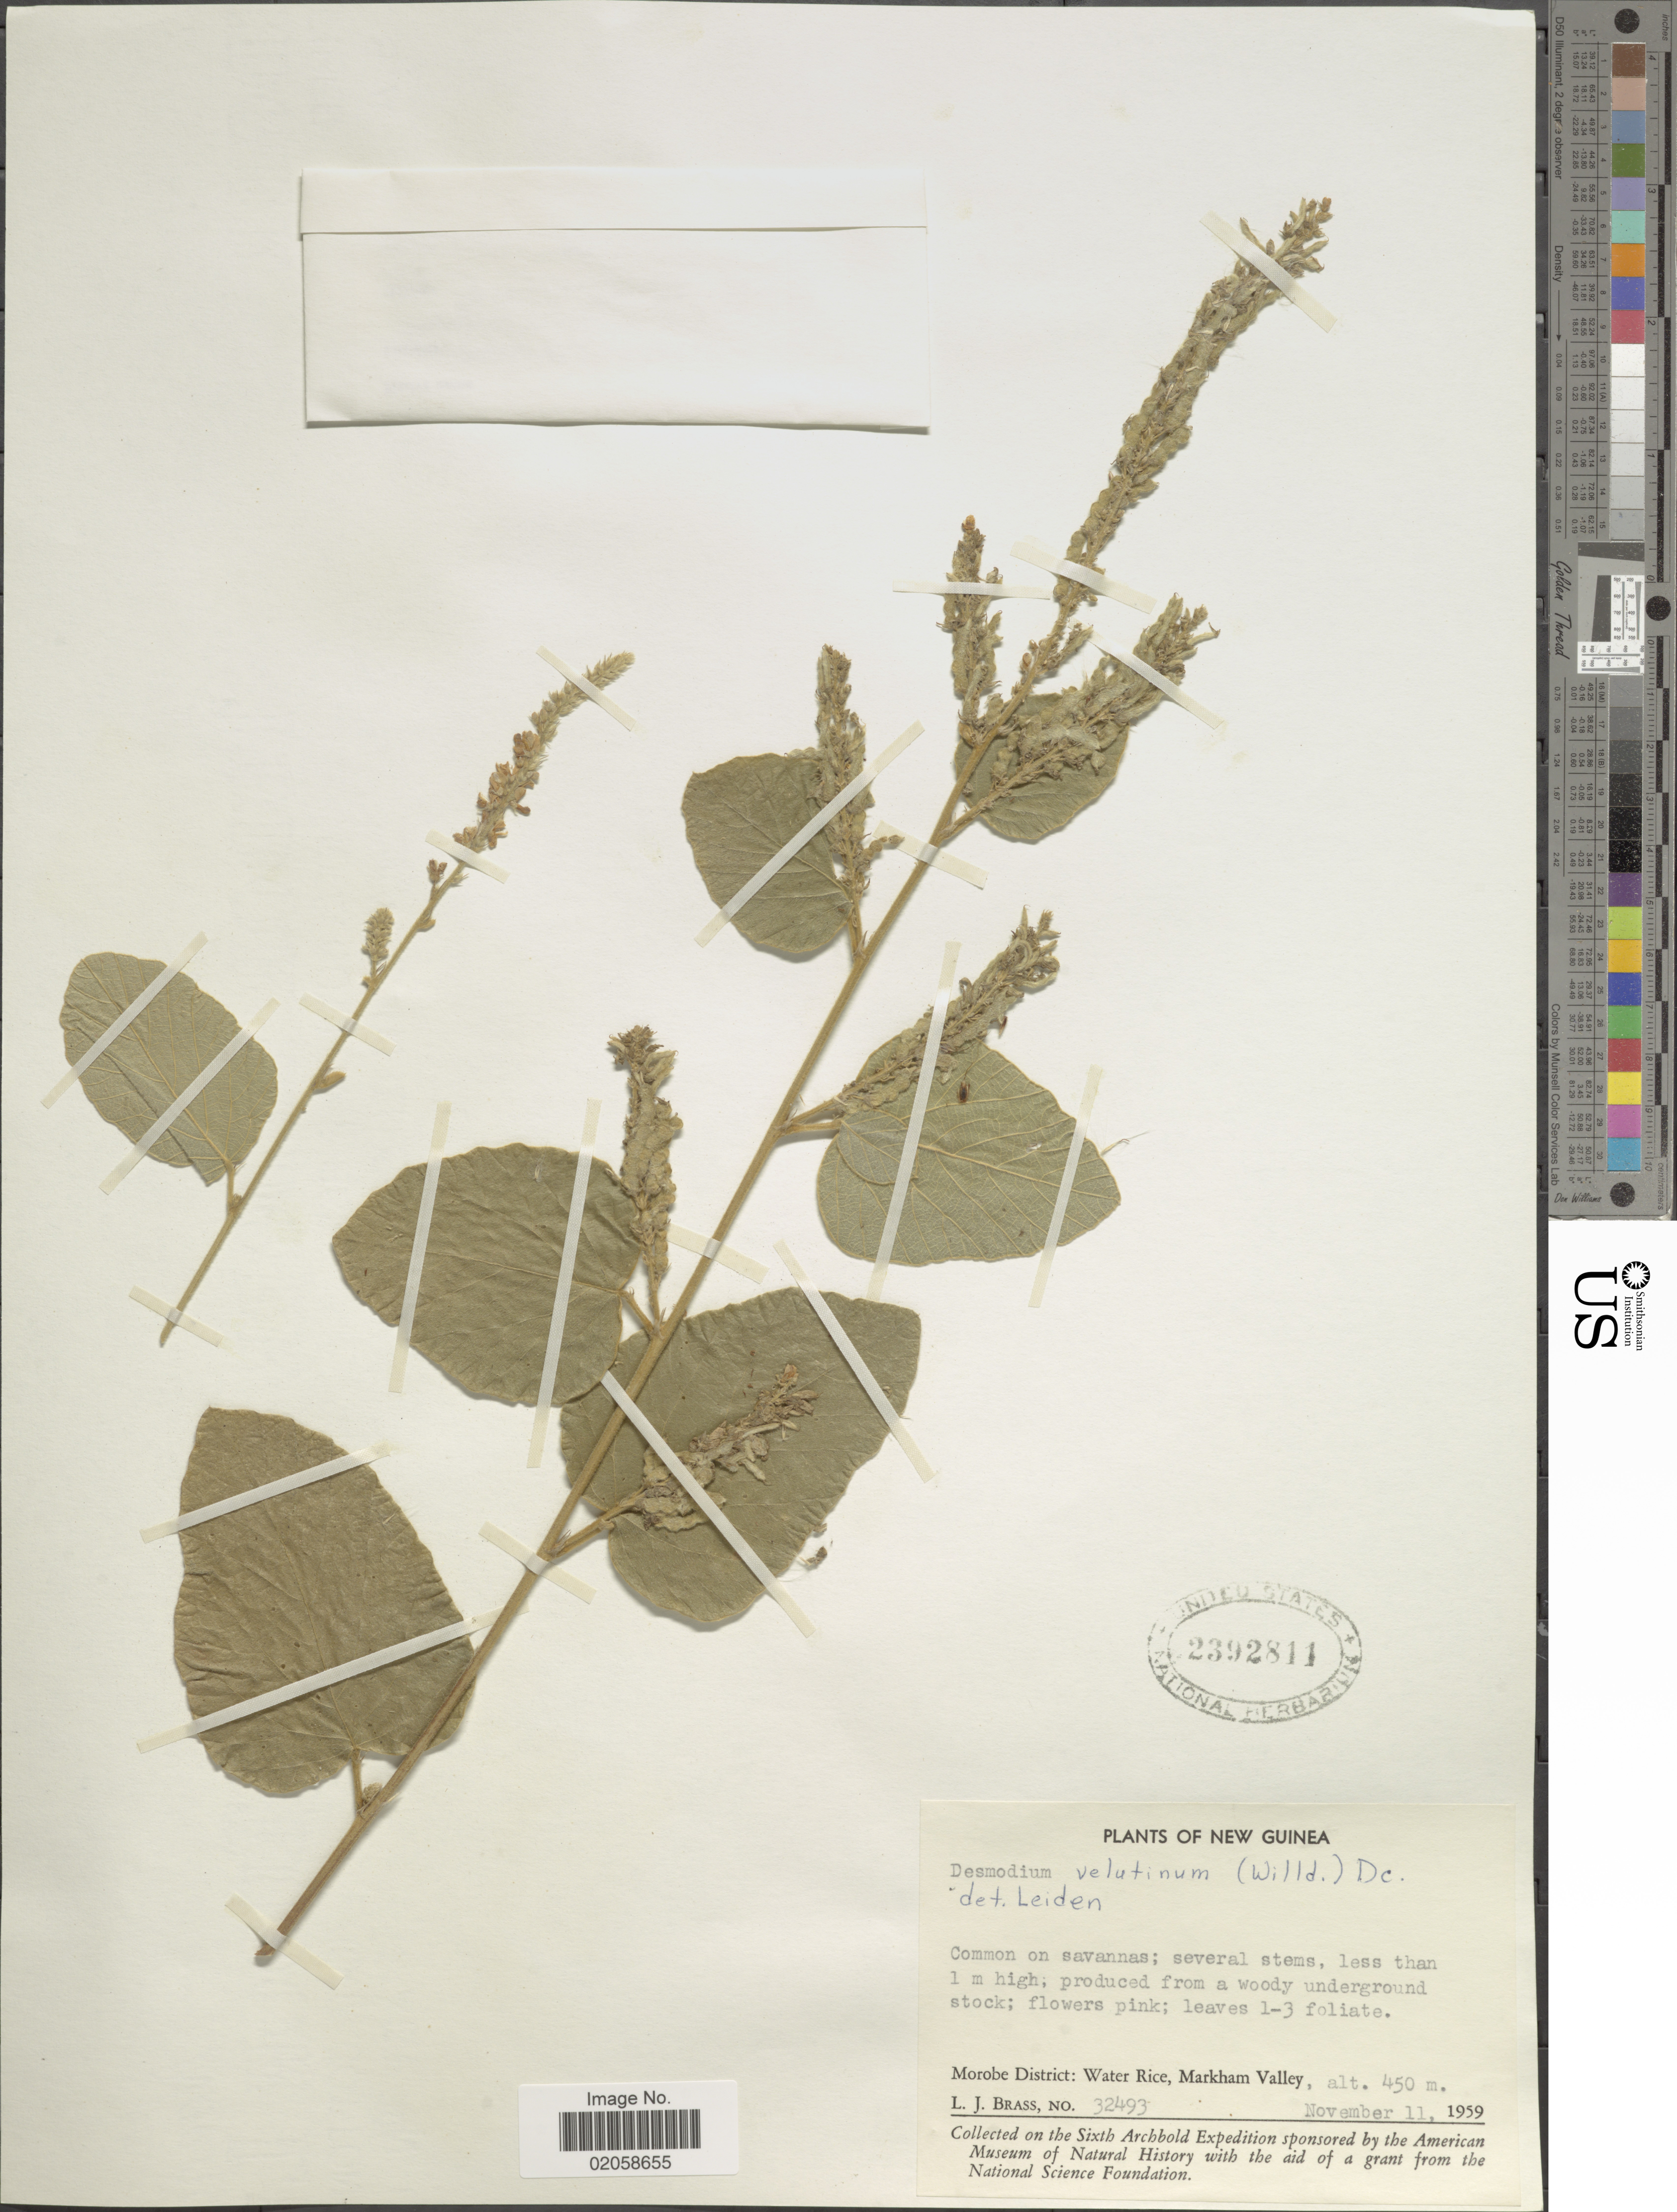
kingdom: Plantae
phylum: Tracheophyta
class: Magnoliopsida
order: Fabales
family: Fabaceae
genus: Polhillides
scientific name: Polhillides velutina subsp. velutina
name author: (Willd.) H. Ohashi & K. Ohashi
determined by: Strong, Mark T., (BOT), Smithsonian Institution - National Museum of Natural History (UNITED STATES)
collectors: L. J. Brass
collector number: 32493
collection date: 1959-11-11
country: Papua New Guinea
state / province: Morobe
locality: Morobe District: Water Rice, Markham Valley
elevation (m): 450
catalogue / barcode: US 2392811